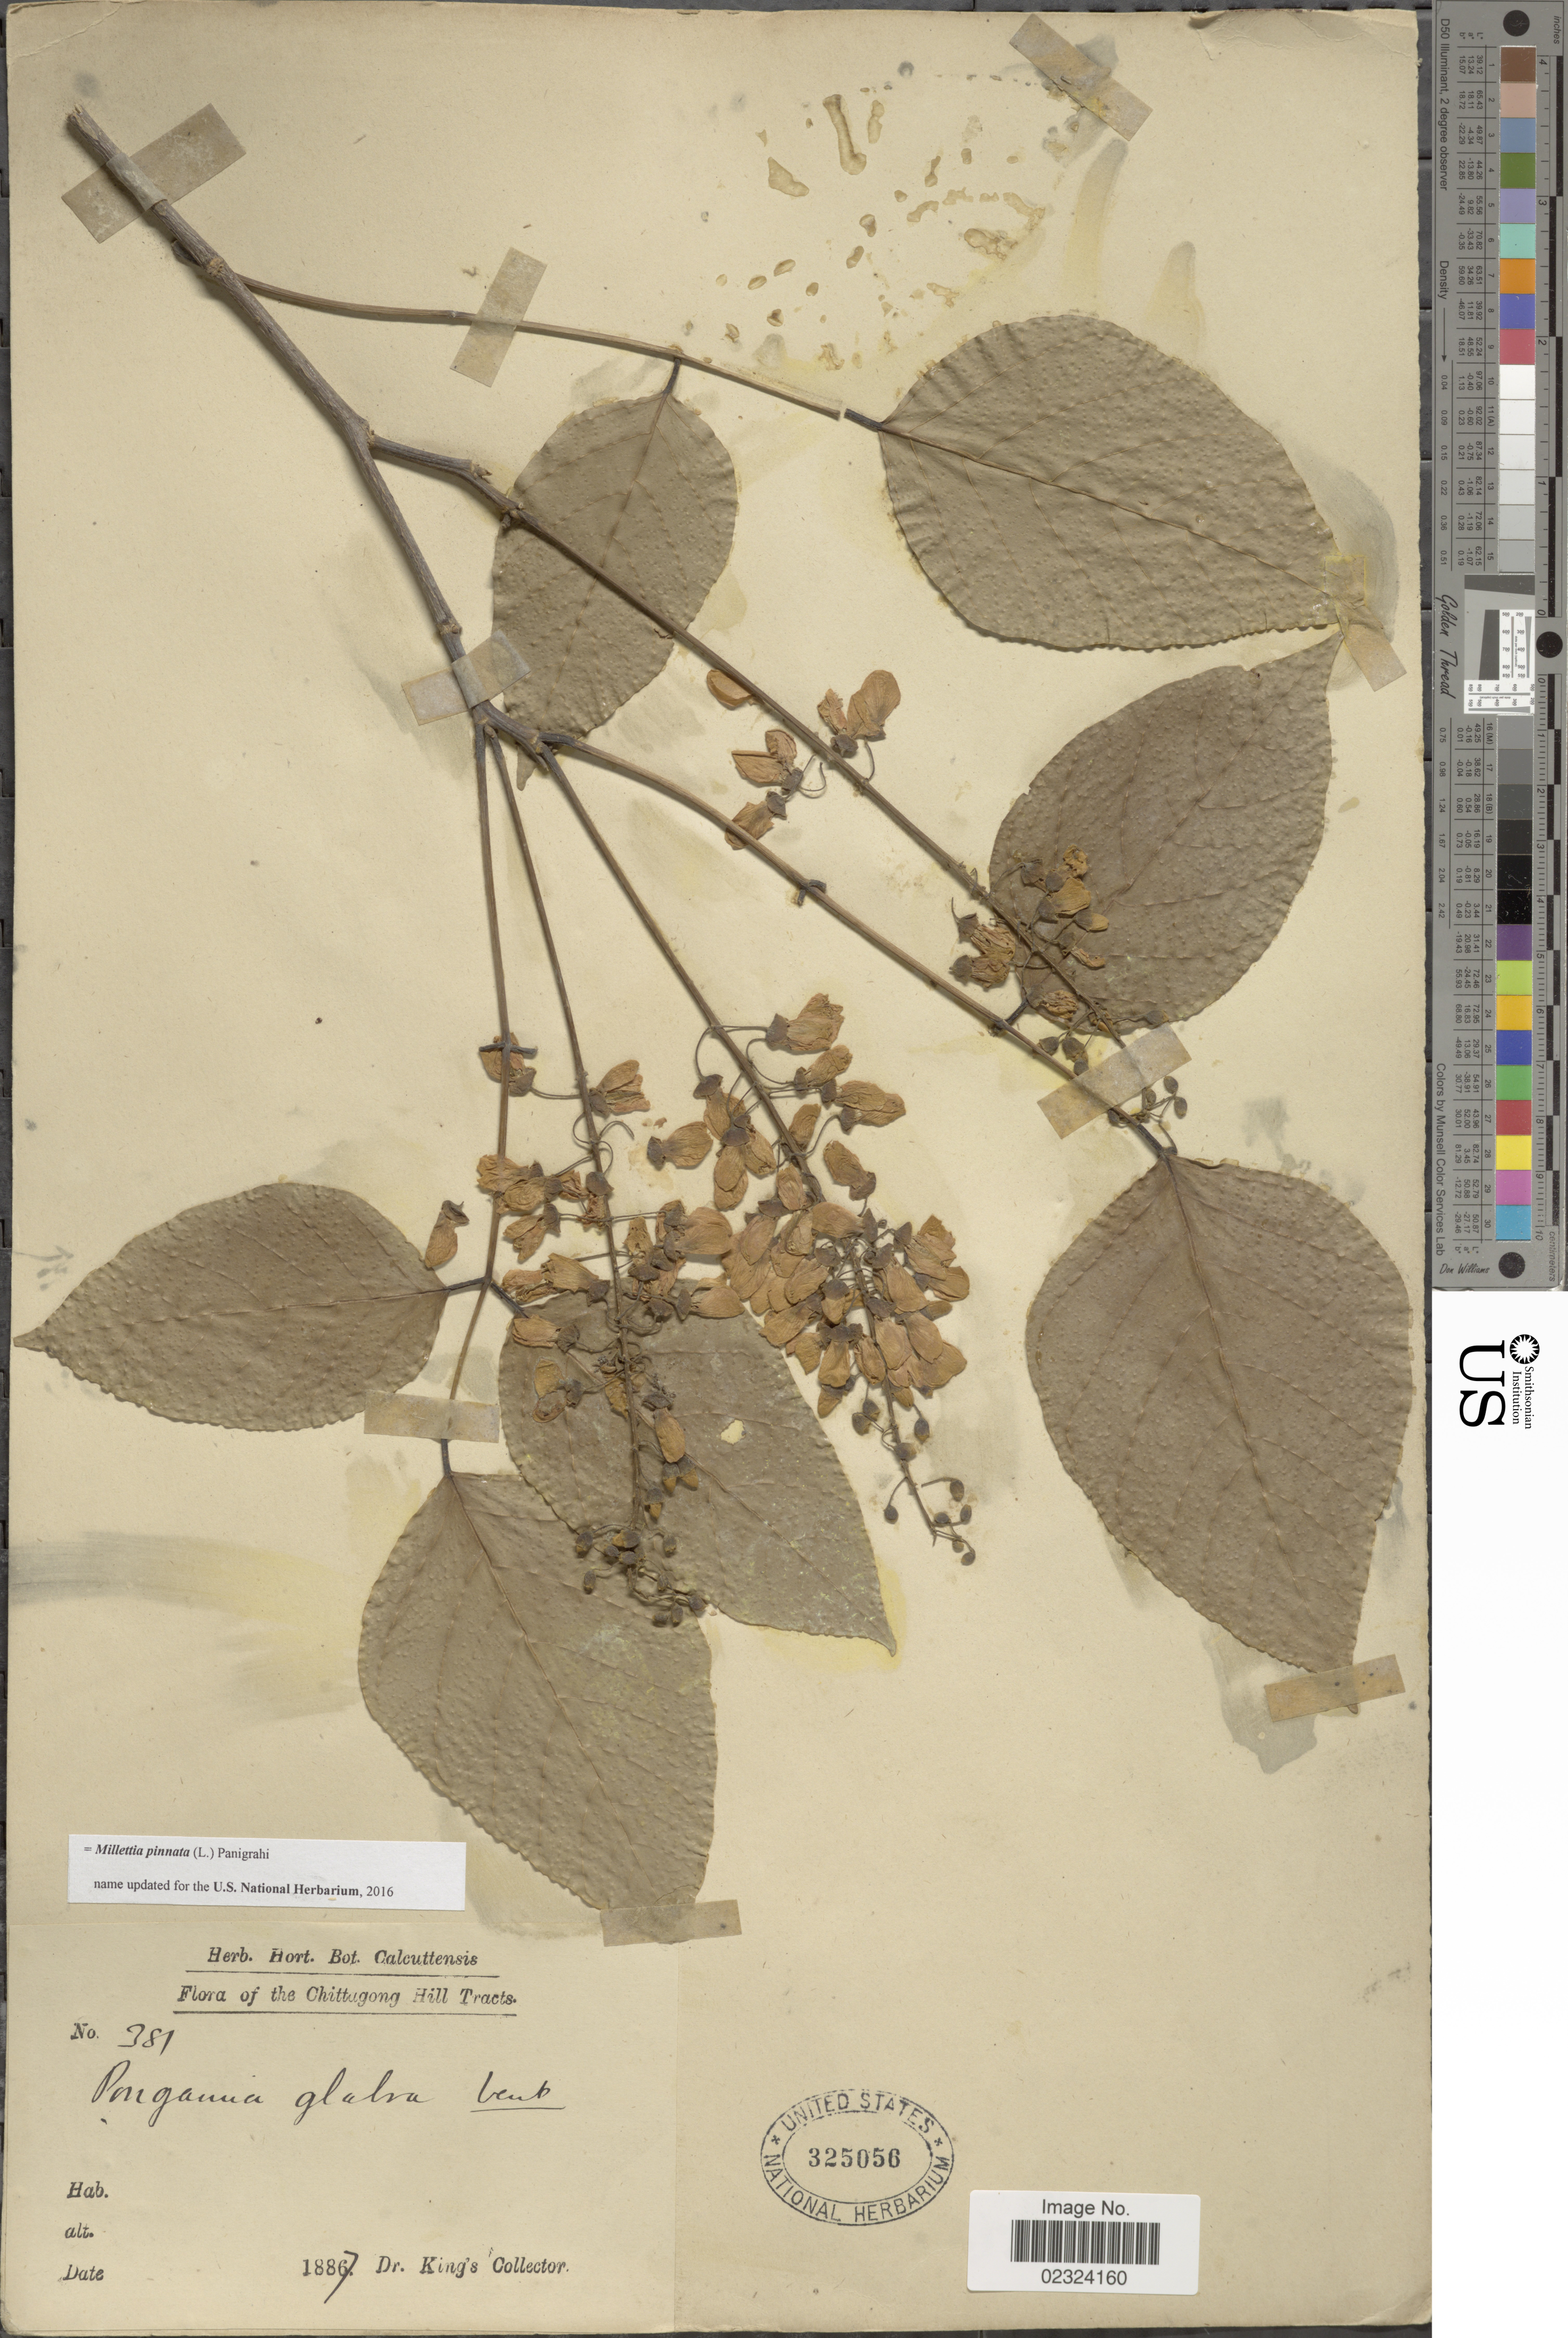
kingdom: Plantae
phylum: Tracheophyta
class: Magnoliopsida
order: Fabales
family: Fabaceae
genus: Millettia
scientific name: Millettia pinnata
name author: (L.) Panigrahi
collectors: Dr. King's collector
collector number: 381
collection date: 1887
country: Bangladesh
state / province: Chittagong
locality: Chittagong Hill Tracts.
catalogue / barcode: US 325056